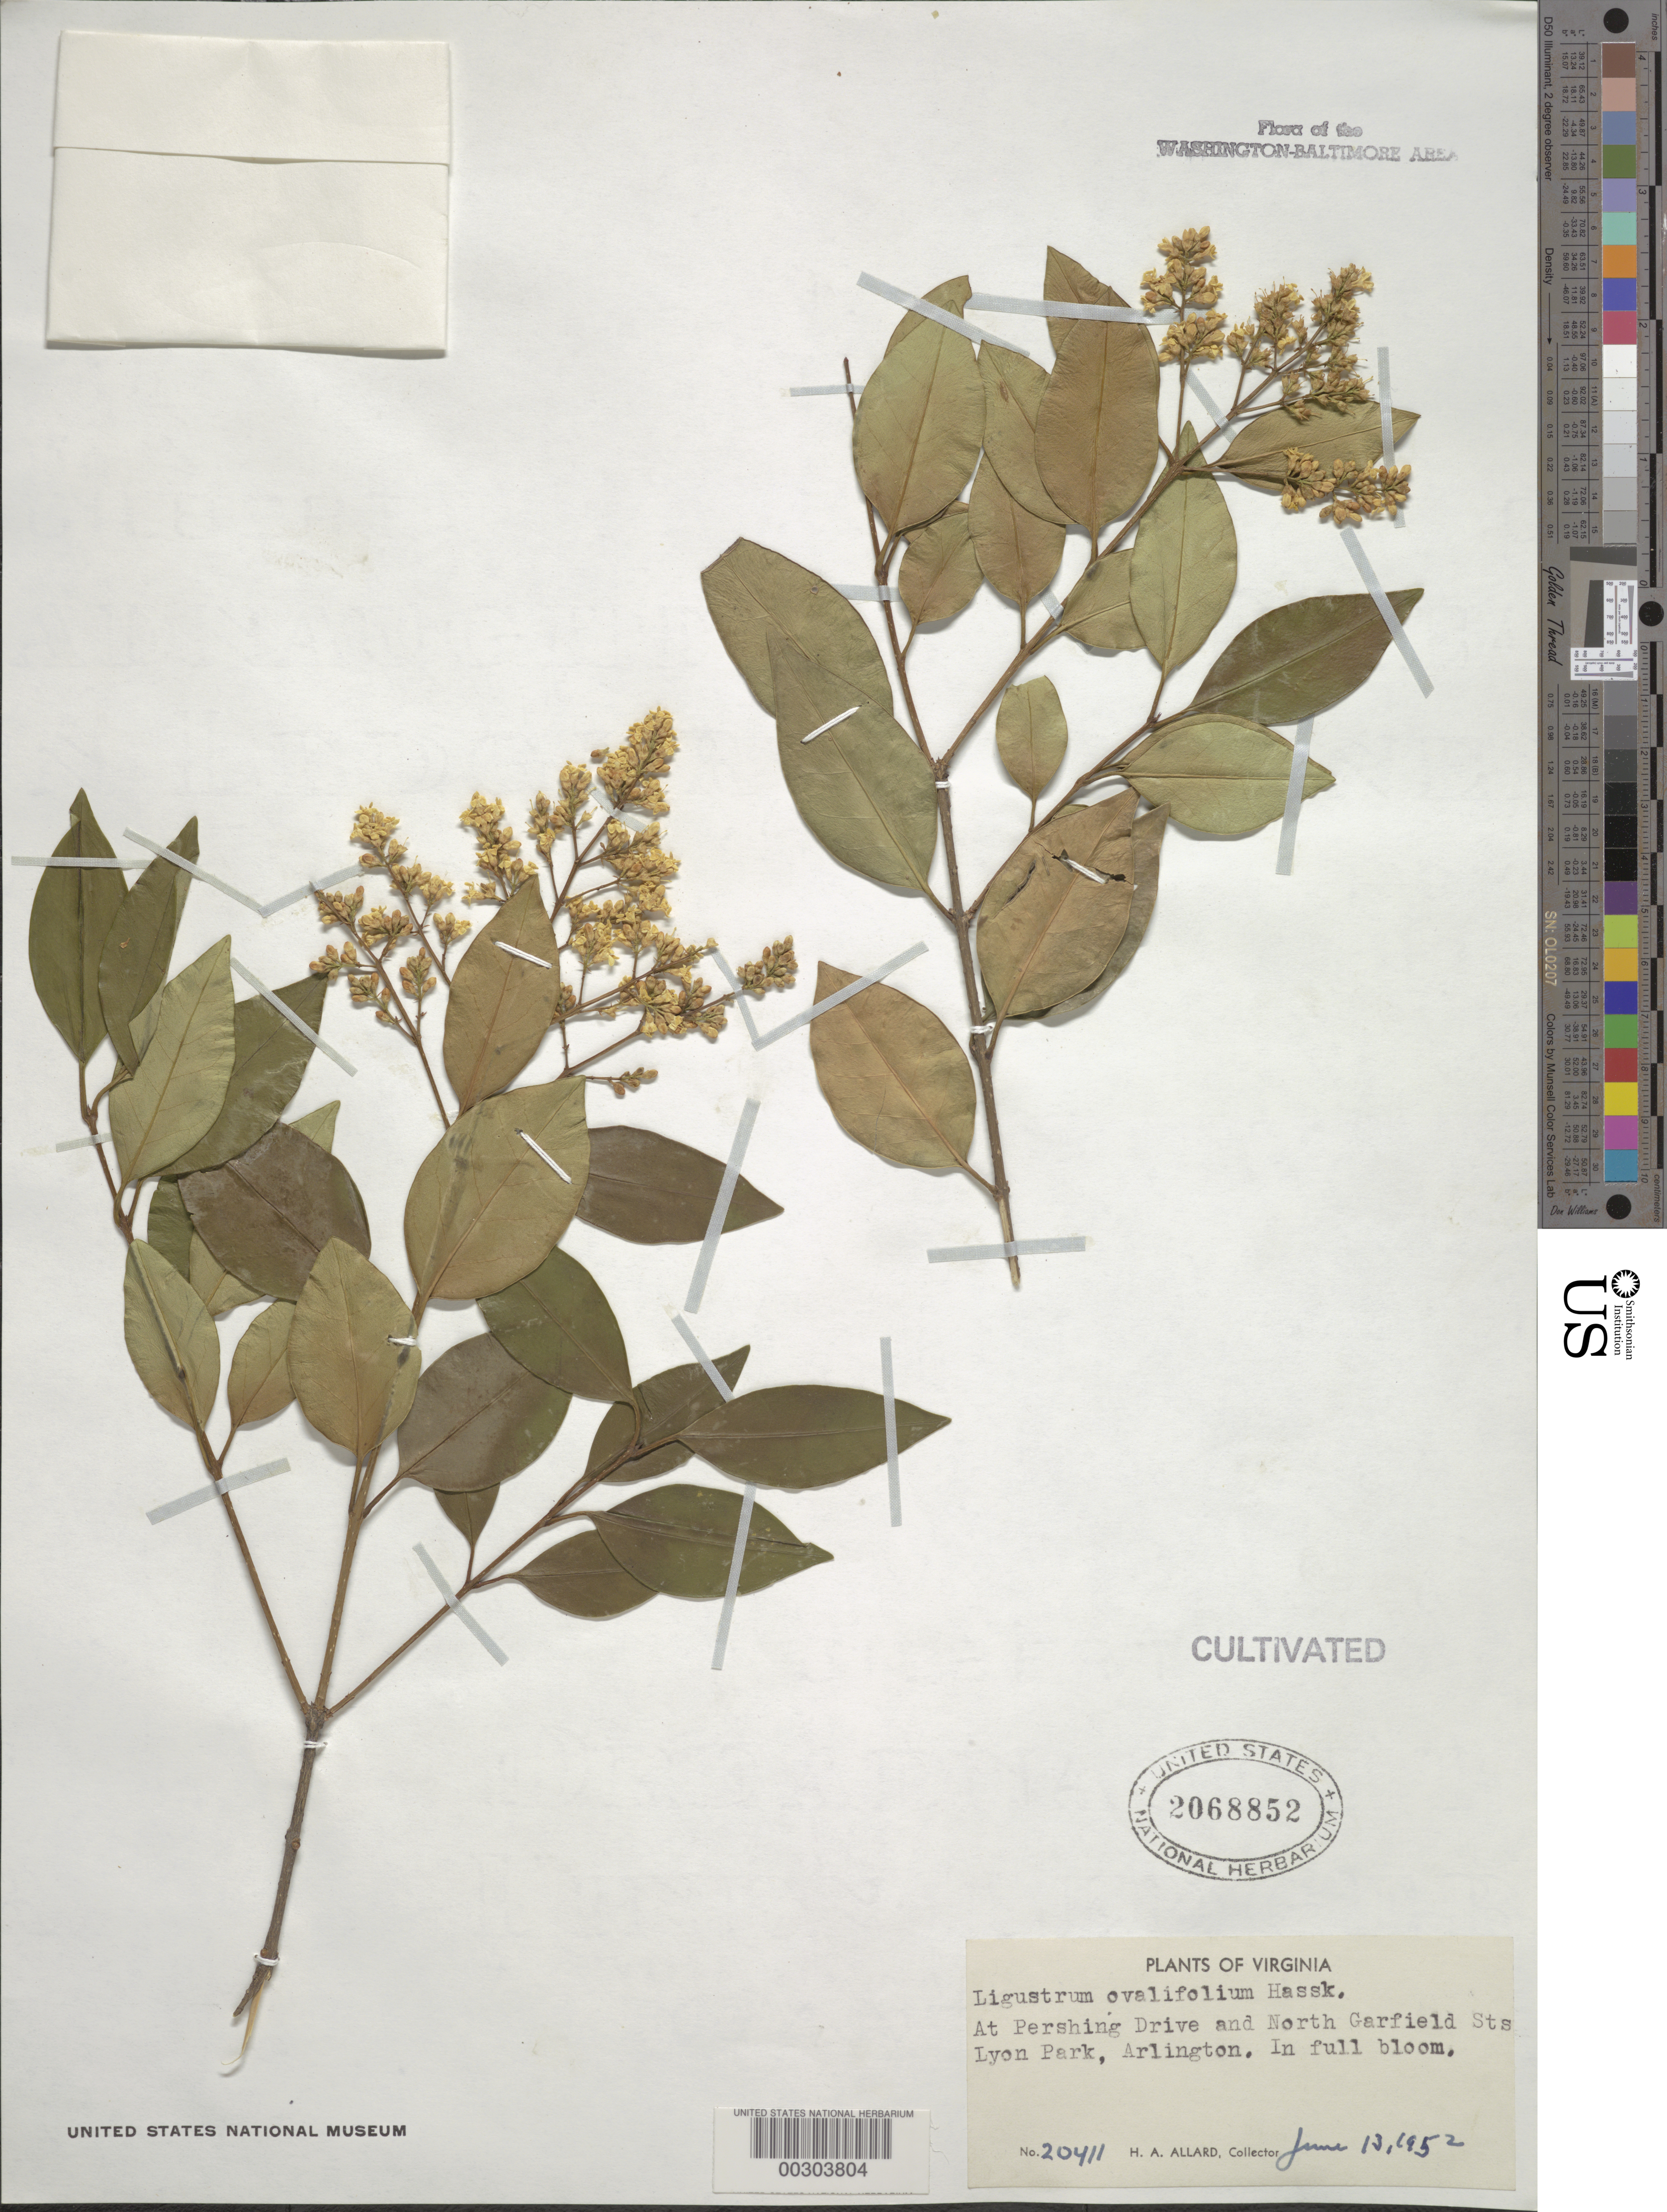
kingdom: Plantae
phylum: Tracheophyta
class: Magnoliopsida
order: Lamiales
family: Oleaceae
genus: Ligustrum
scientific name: Ligustrum ovalifolium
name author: Hassk.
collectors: H. A. Allard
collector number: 20411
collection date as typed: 13 Jun 1952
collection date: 1952-06-13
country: United States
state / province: Virginia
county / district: Arlington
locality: Arlington, Lyon Park, corner of Pershing Drive and Garfield Sts N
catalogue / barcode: US 2068852